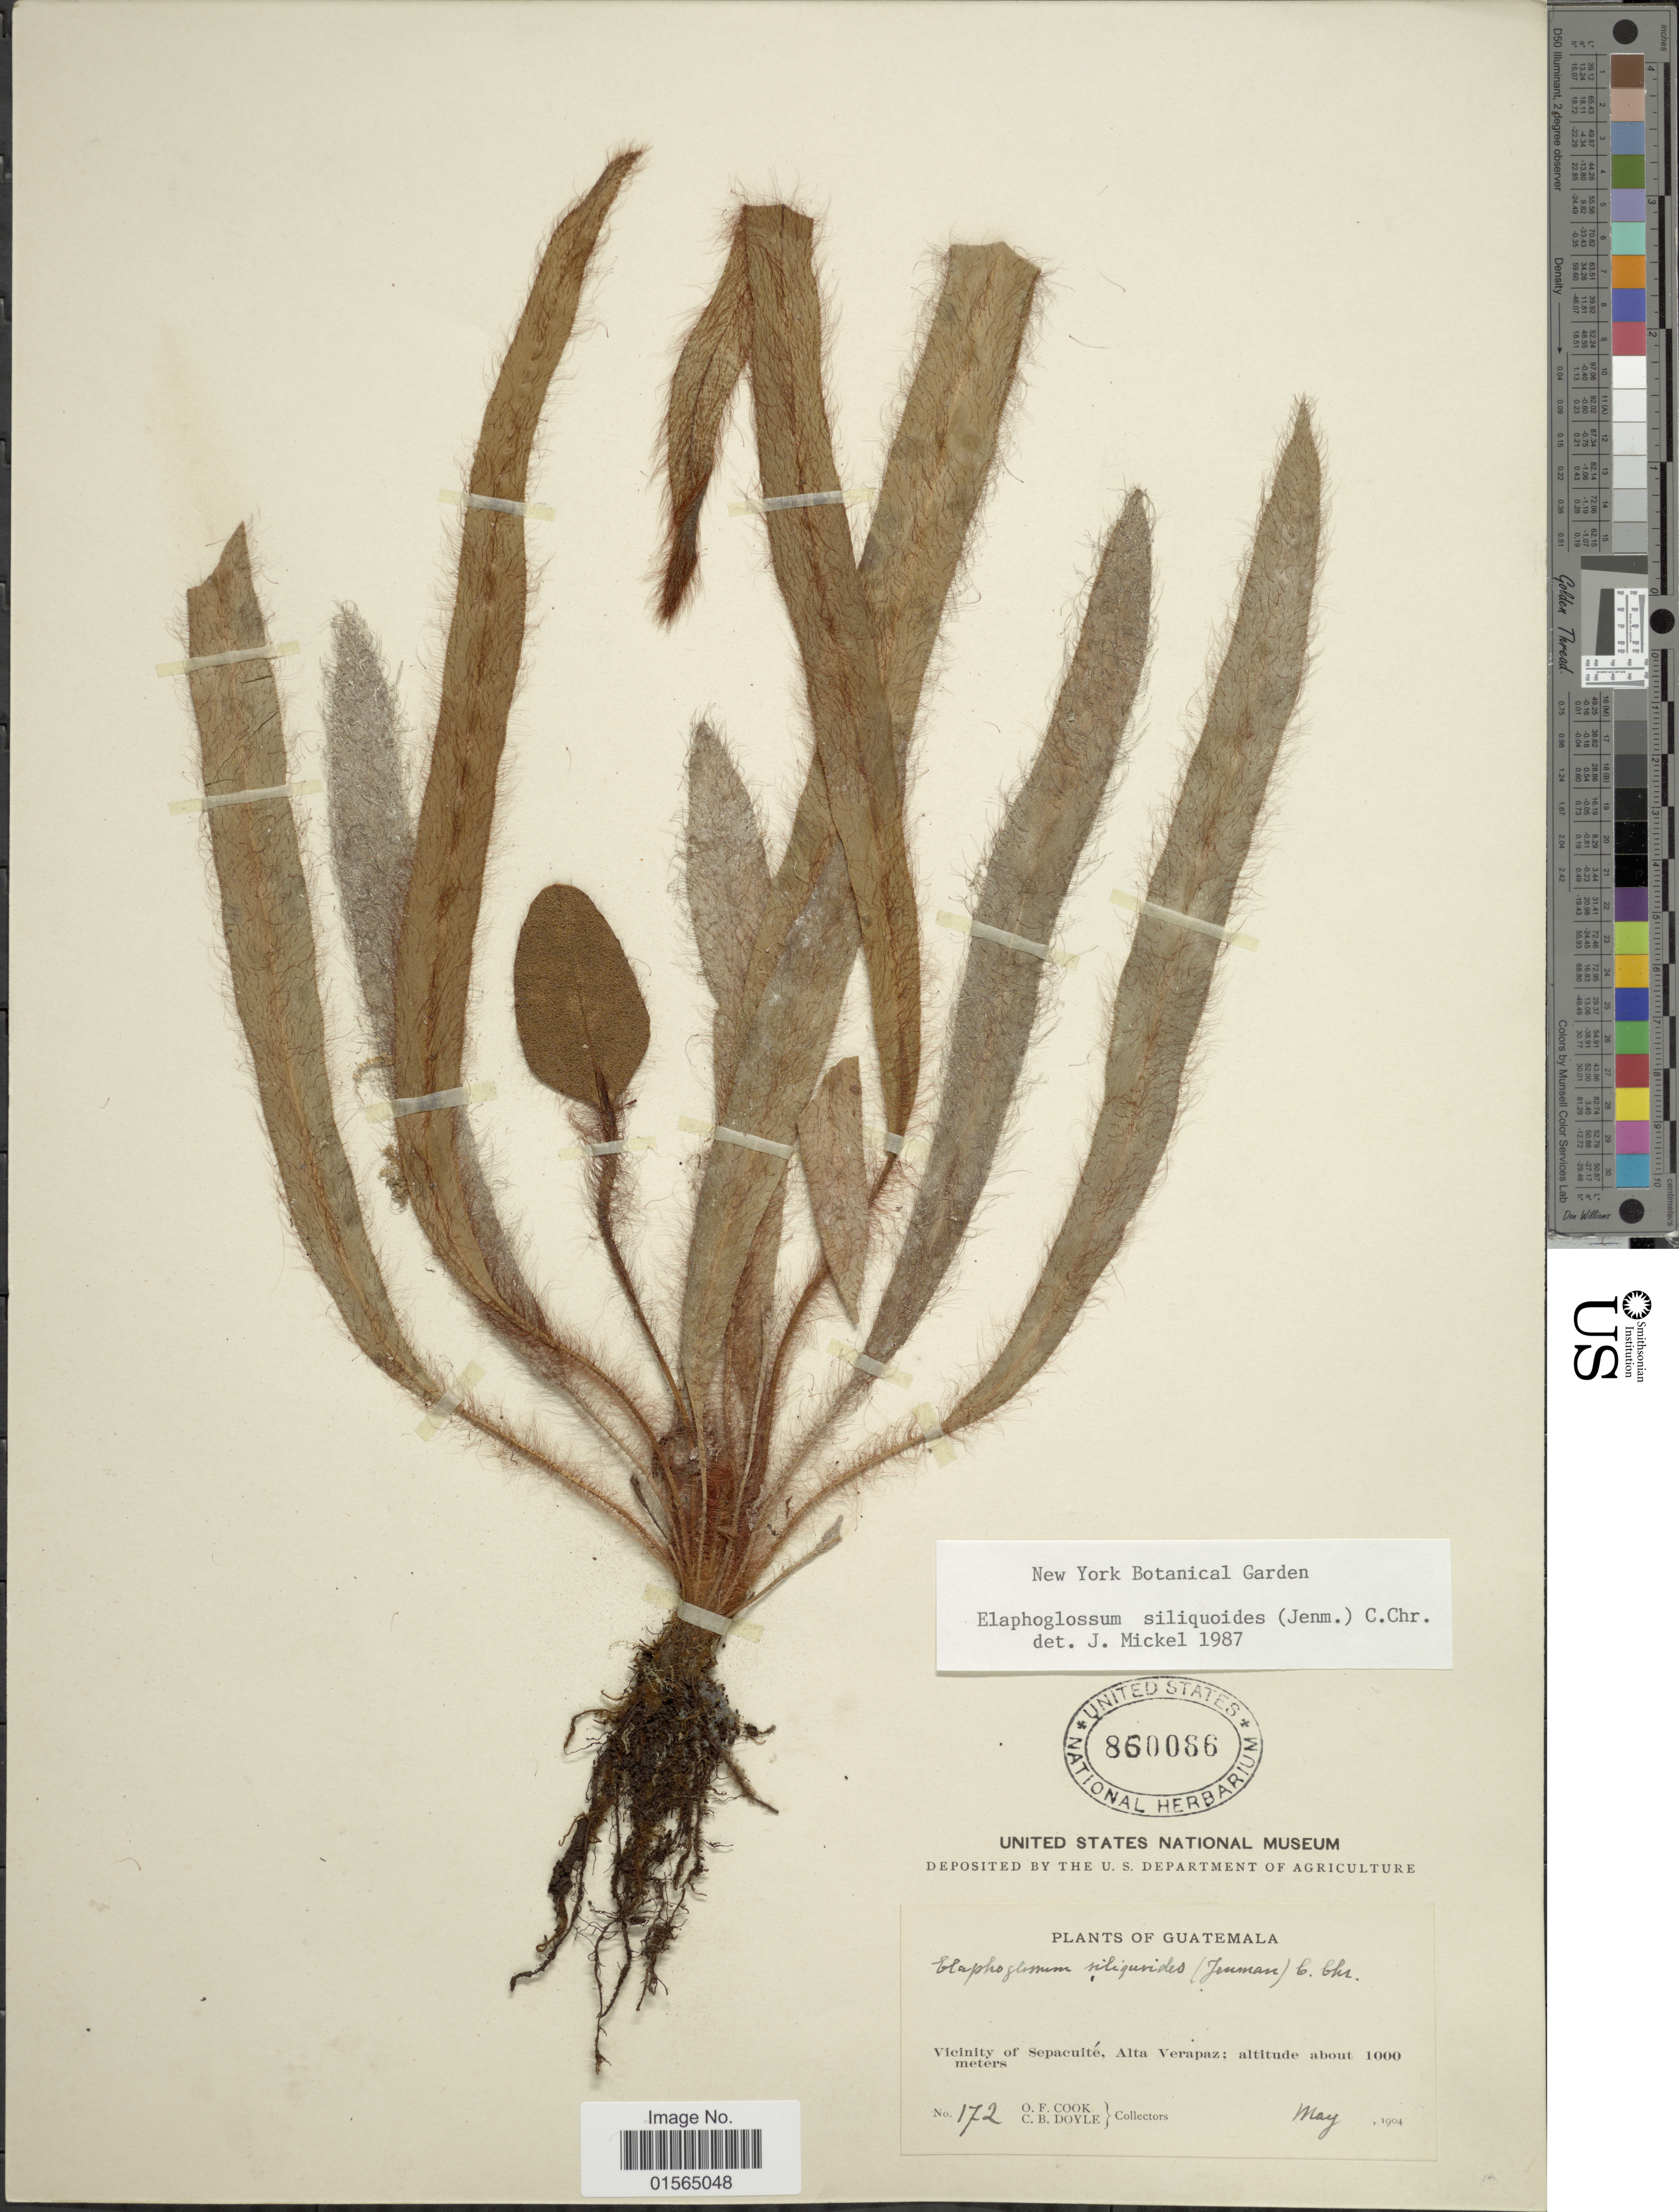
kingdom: Plantae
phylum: Tracheophyta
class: Polypodiopsida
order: Polypodiales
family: Dryopteridaceae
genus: Elaphoglossum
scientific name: Elaphoglossum siliquoides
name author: (Jenman) C. Chr.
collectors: O. F. Cook & C. Doyle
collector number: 172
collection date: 1904-05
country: Guatemala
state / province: Alta Verapaz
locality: Vicinity of Sepacuite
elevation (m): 1000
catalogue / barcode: US 860066